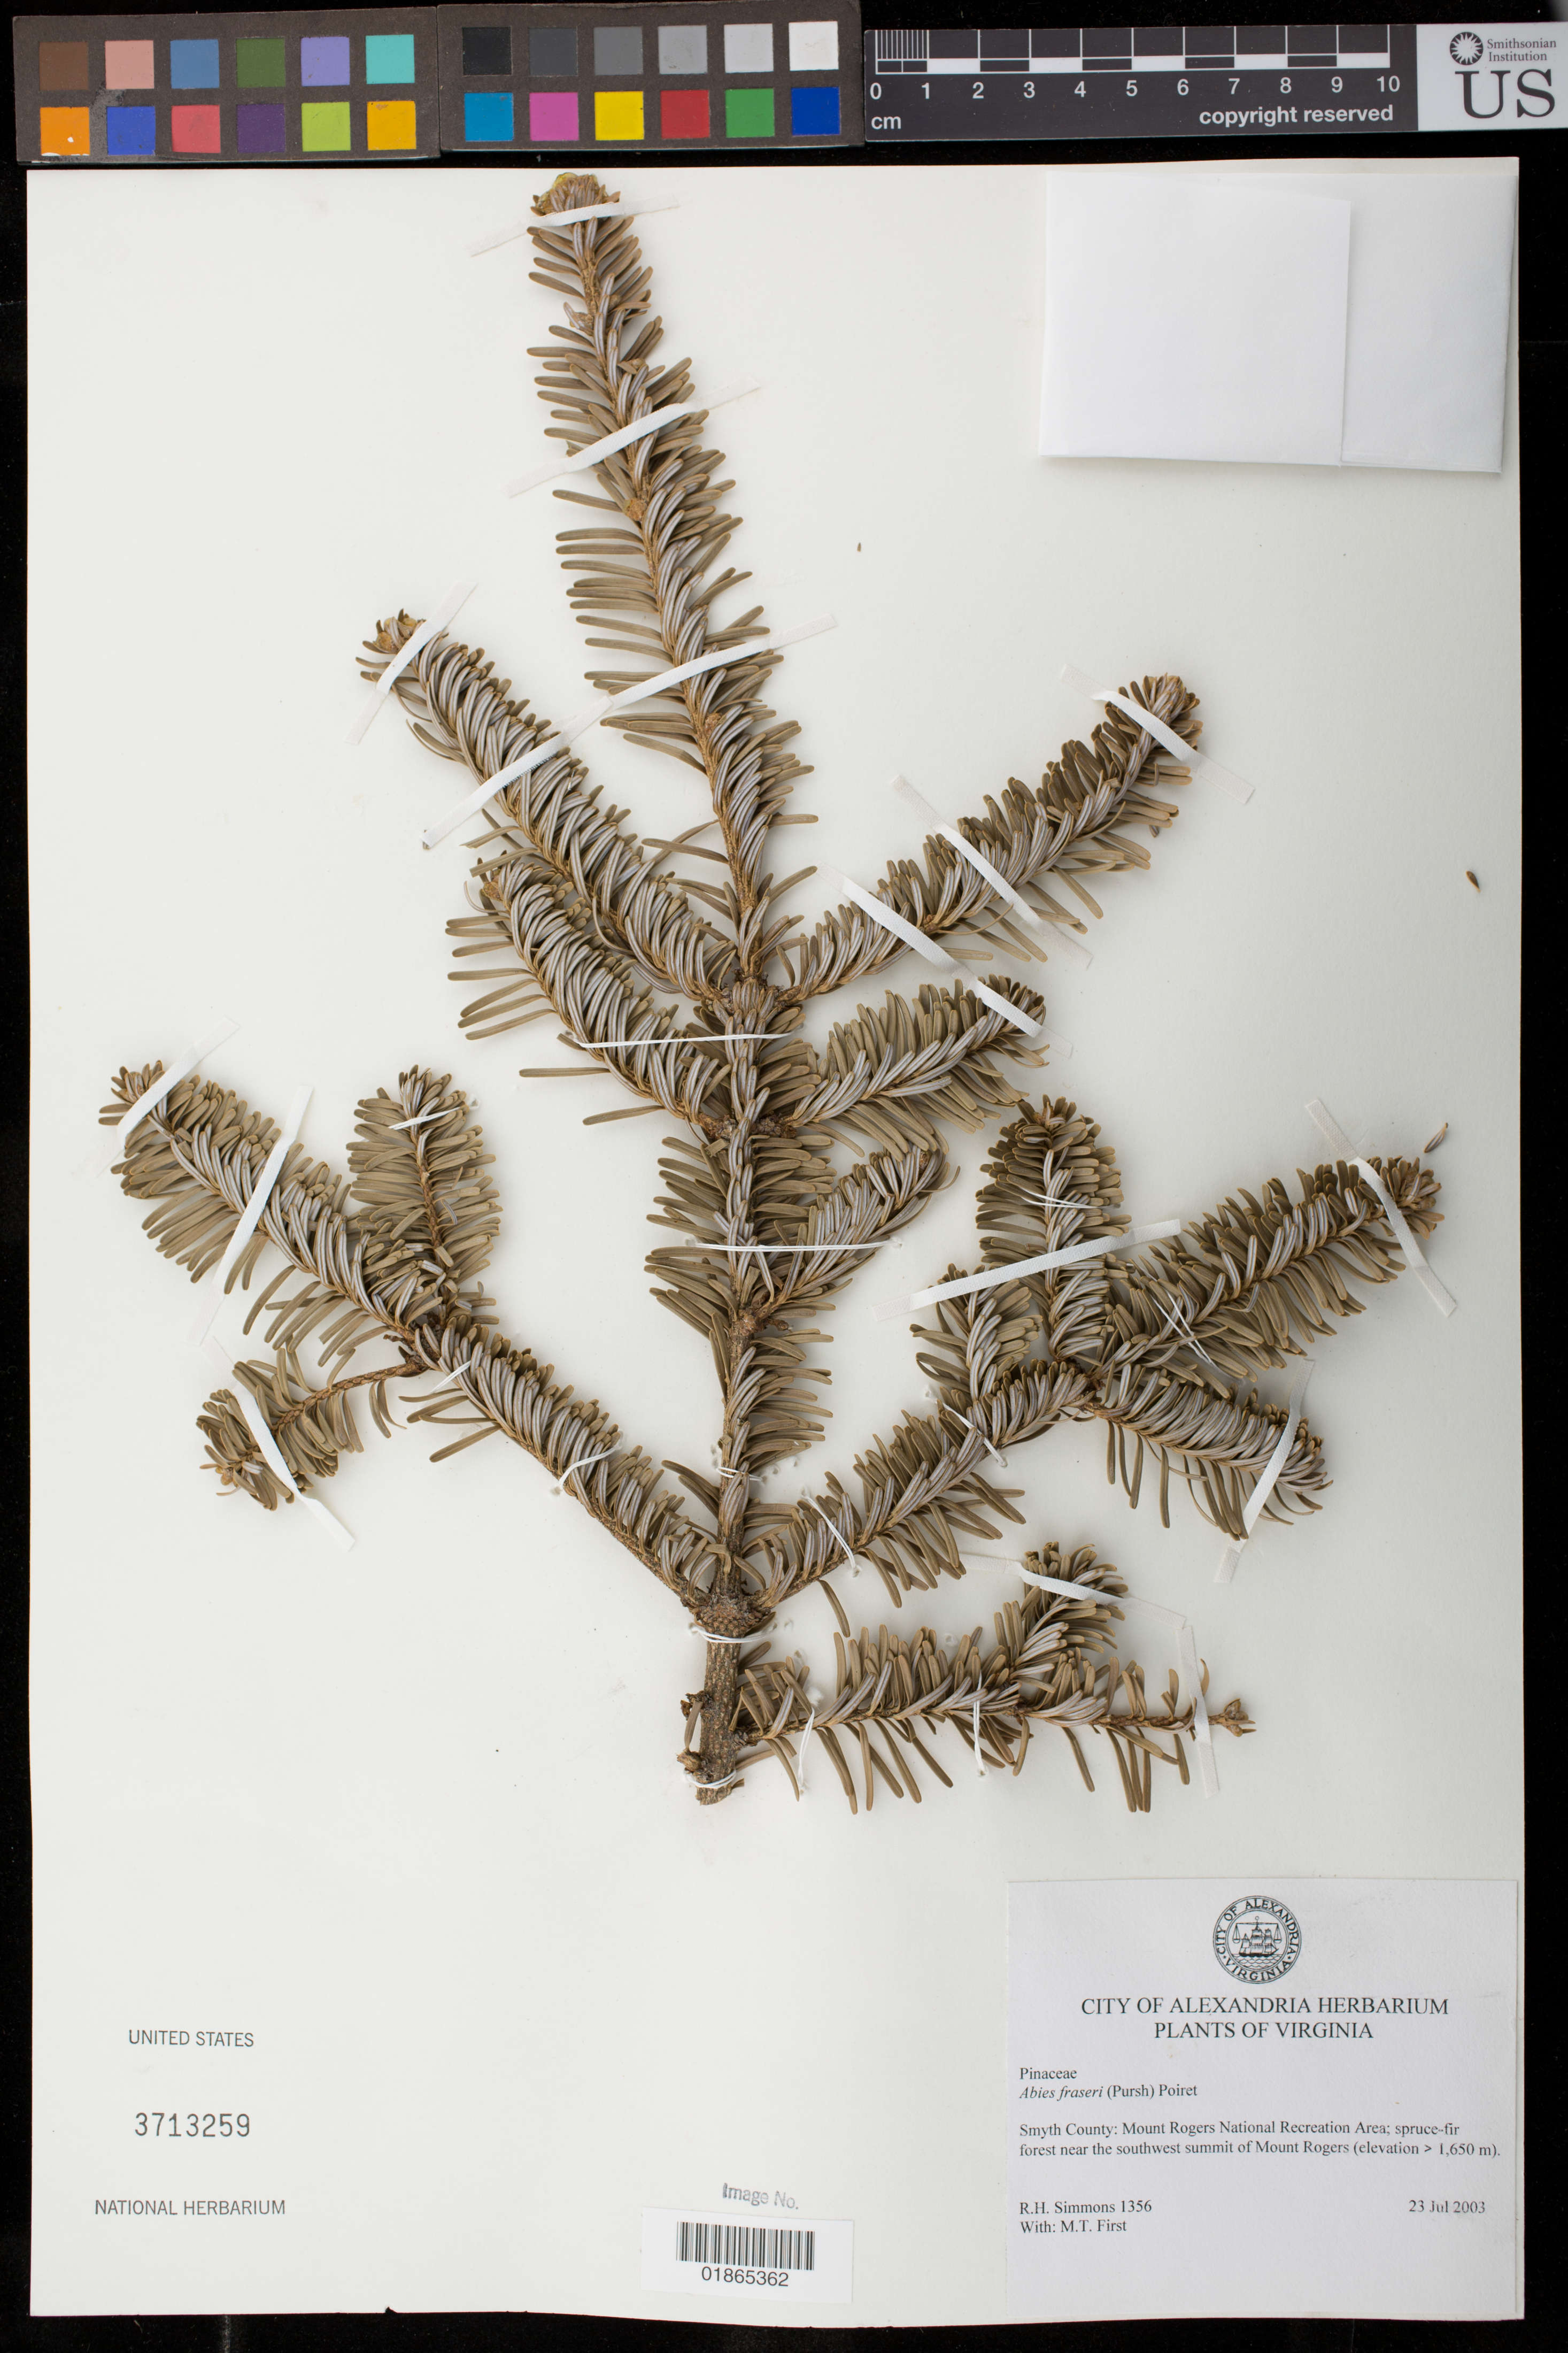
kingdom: Plantae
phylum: Tracheophyta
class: Pinopsida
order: Pinales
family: Pinaceae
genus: Abies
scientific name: Abies fraseri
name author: (Pursh) Poir.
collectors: R. H. Simmons & M. First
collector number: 1356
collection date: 2003-07-23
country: United States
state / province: Virginia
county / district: Smyth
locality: Mount Rogers National Recreation Area, near the southwest summit of Mount Rogers.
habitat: Spruce-fir forest.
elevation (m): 1650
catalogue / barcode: US 3713259